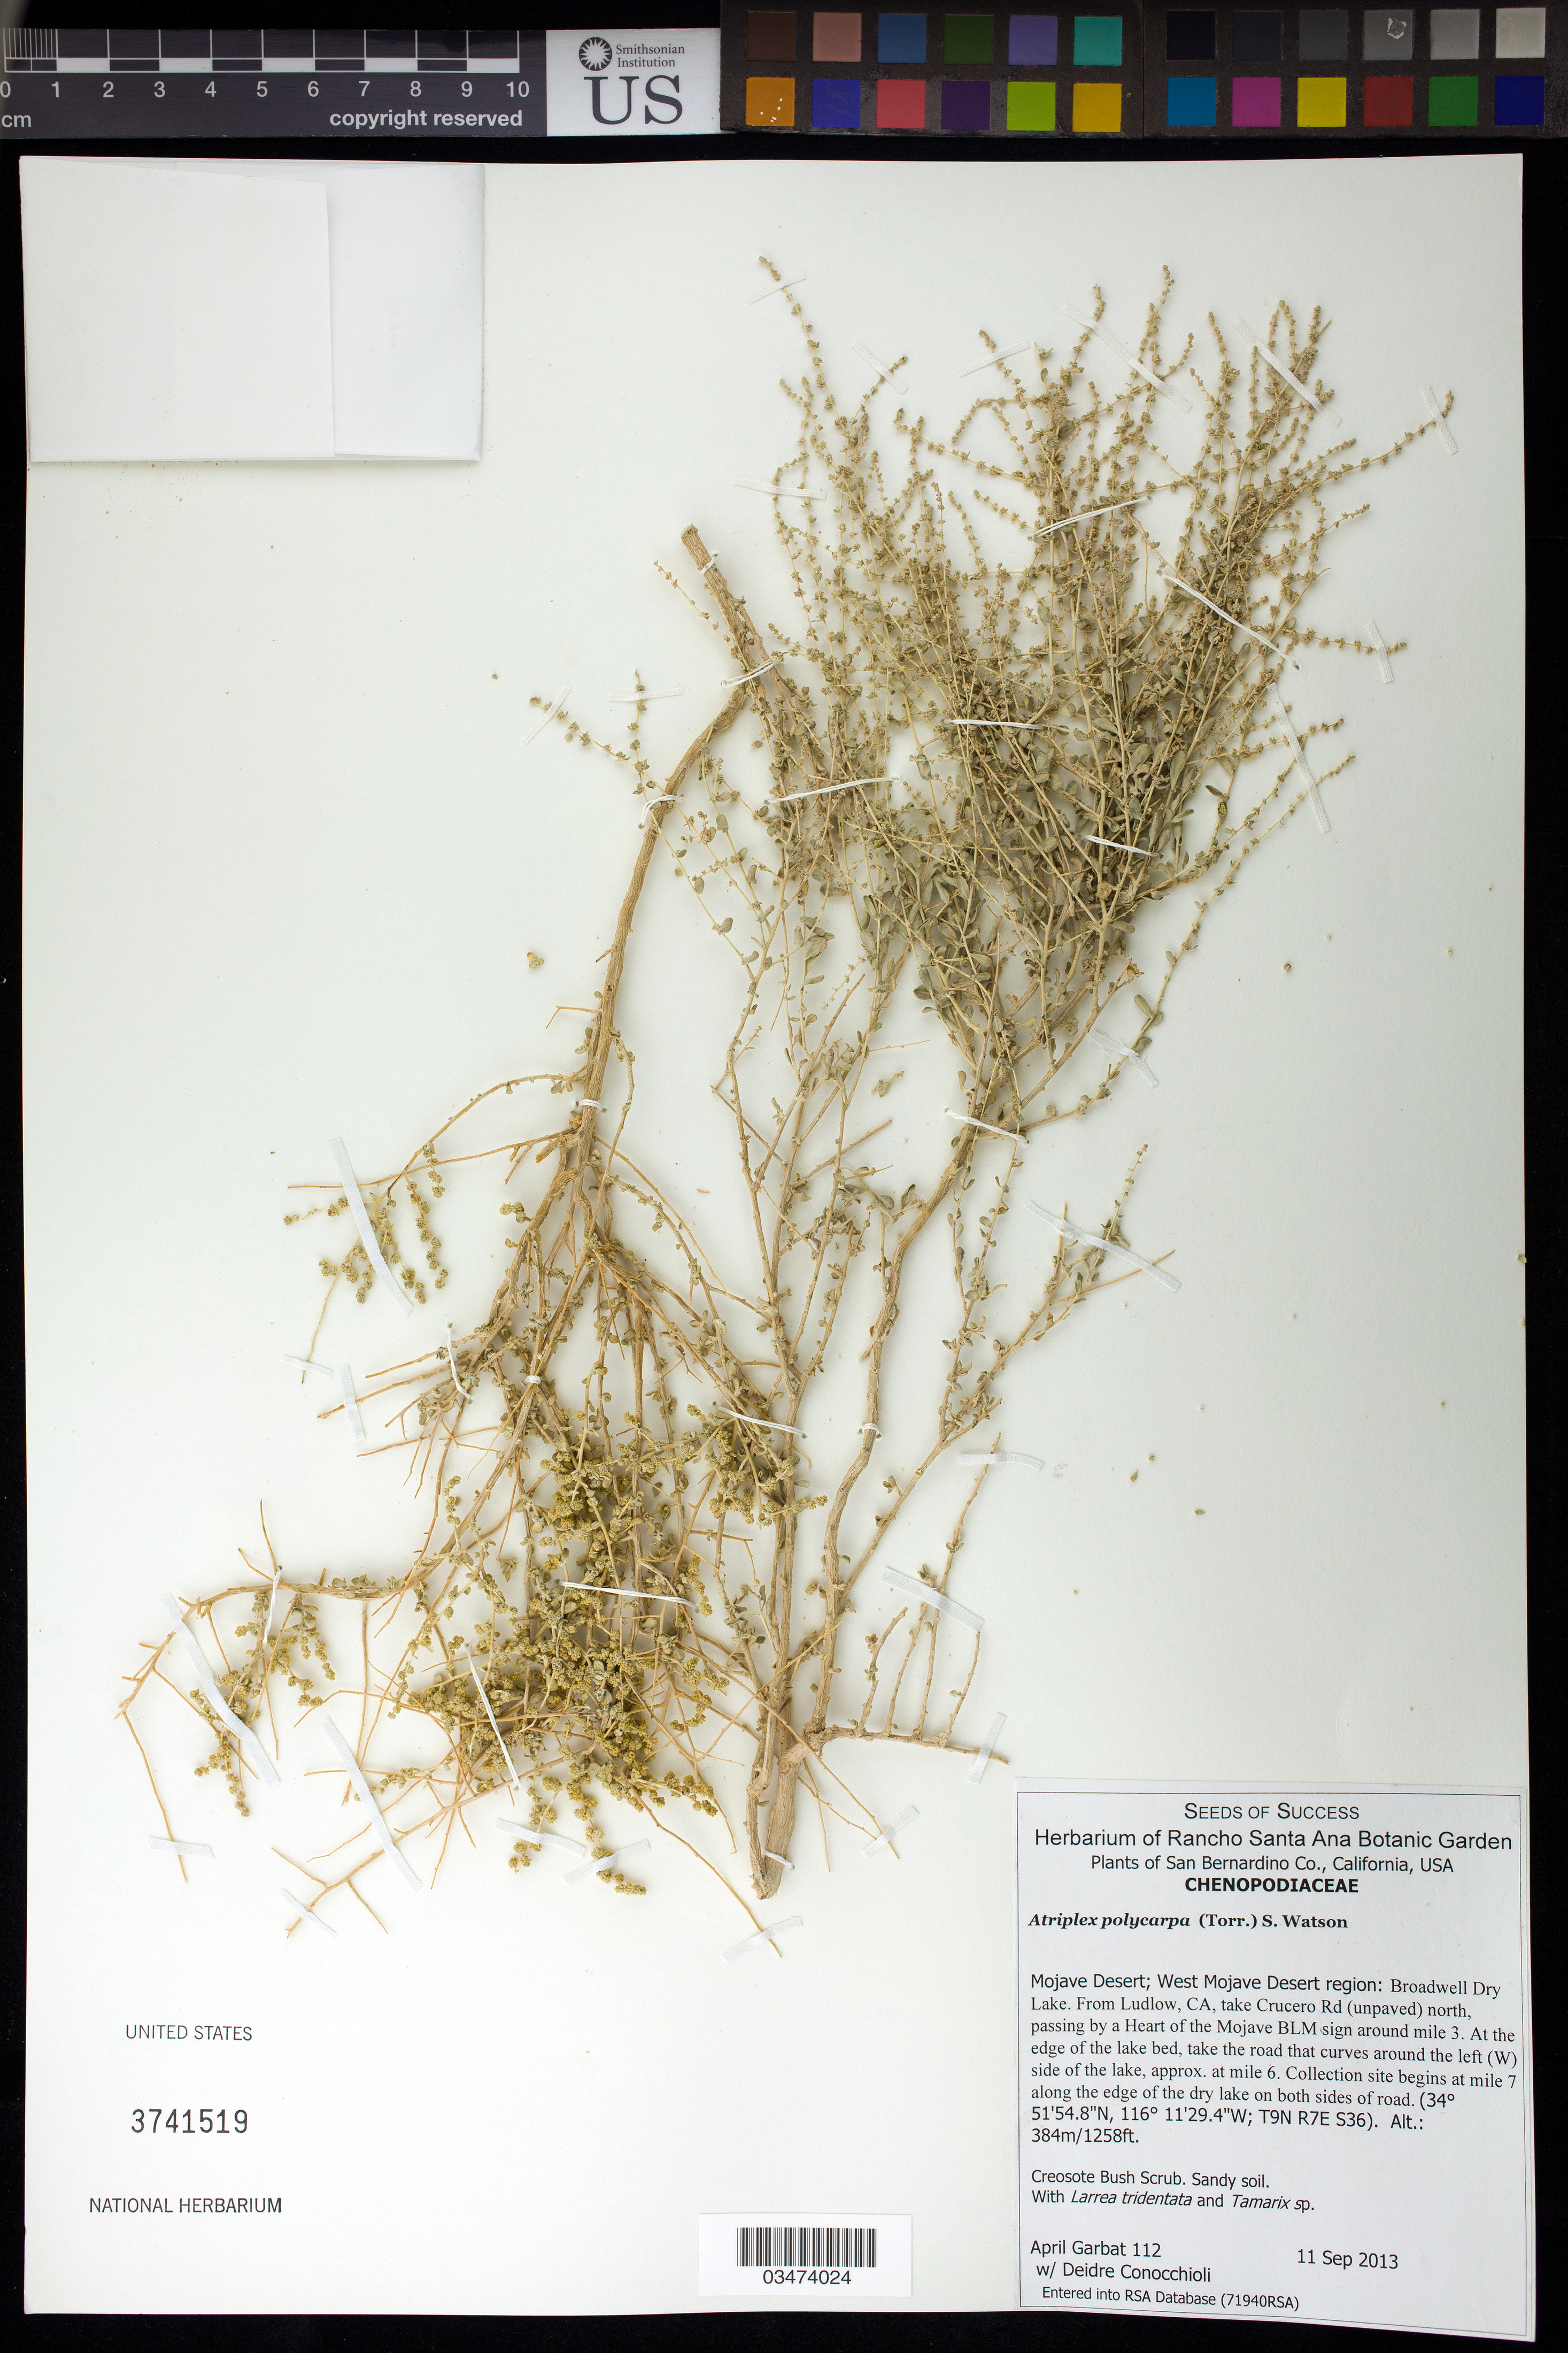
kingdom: Plantae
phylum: Tracheophyta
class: Magnoliopsida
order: Caryophyllales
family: Amaranthaceae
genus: Atriplex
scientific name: Atriplex polycarpa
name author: (Torr.) S. Watson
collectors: A. Garbat & D. Conocchioli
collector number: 112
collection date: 2013-09-11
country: United States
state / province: California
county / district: San Bernardino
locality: Mojave Desert, West region, Broadwell Dry Lake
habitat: Sandy soil. With Larrea tridentata and Tamarix sp.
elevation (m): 384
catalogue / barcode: US 3741519